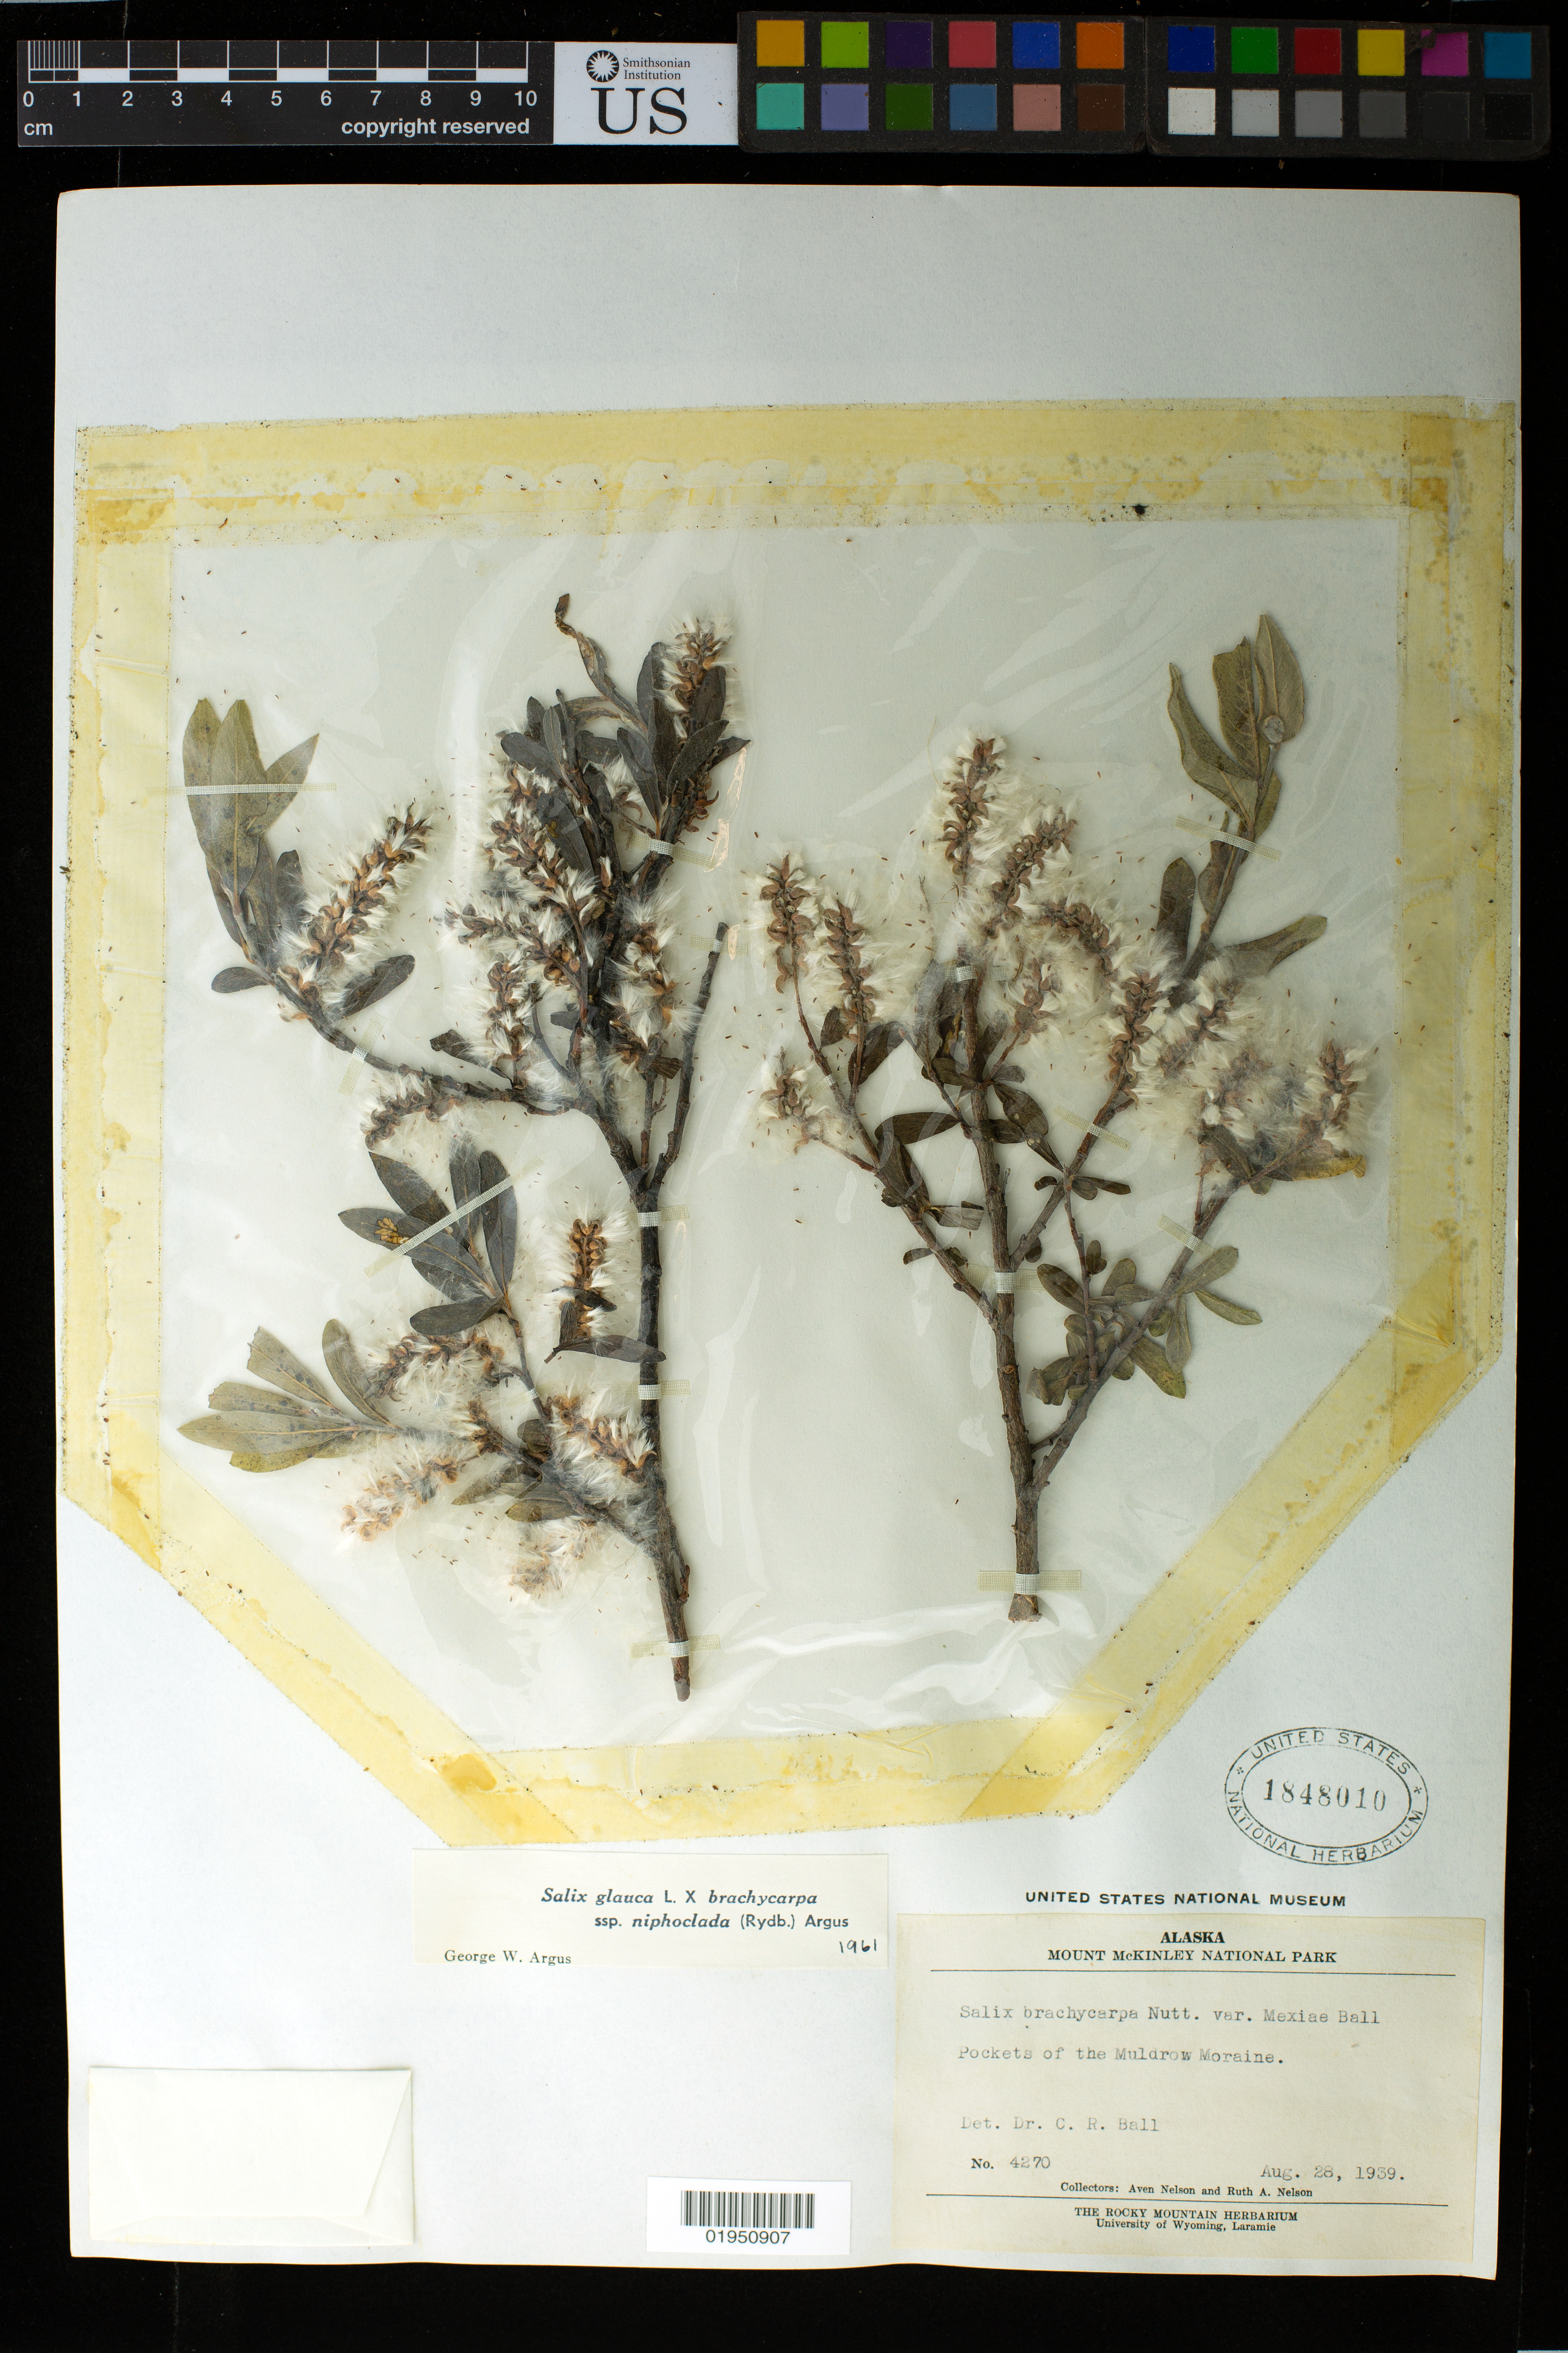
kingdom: Plantae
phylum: Tracheophyta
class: Magnoliopsida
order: Malpighiales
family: Salicaceae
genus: Salix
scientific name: Salix glauca x S. brachycarpa subsp. niphoclada (Rydb.) Argus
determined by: Argus, G. W.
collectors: A. Nelson & R. A. Nelson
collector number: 4270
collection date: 1939-08-28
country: United States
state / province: Alaska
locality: Mount McKinley National Park, pockets of the Muldrow Moraine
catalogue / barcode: US 1848010